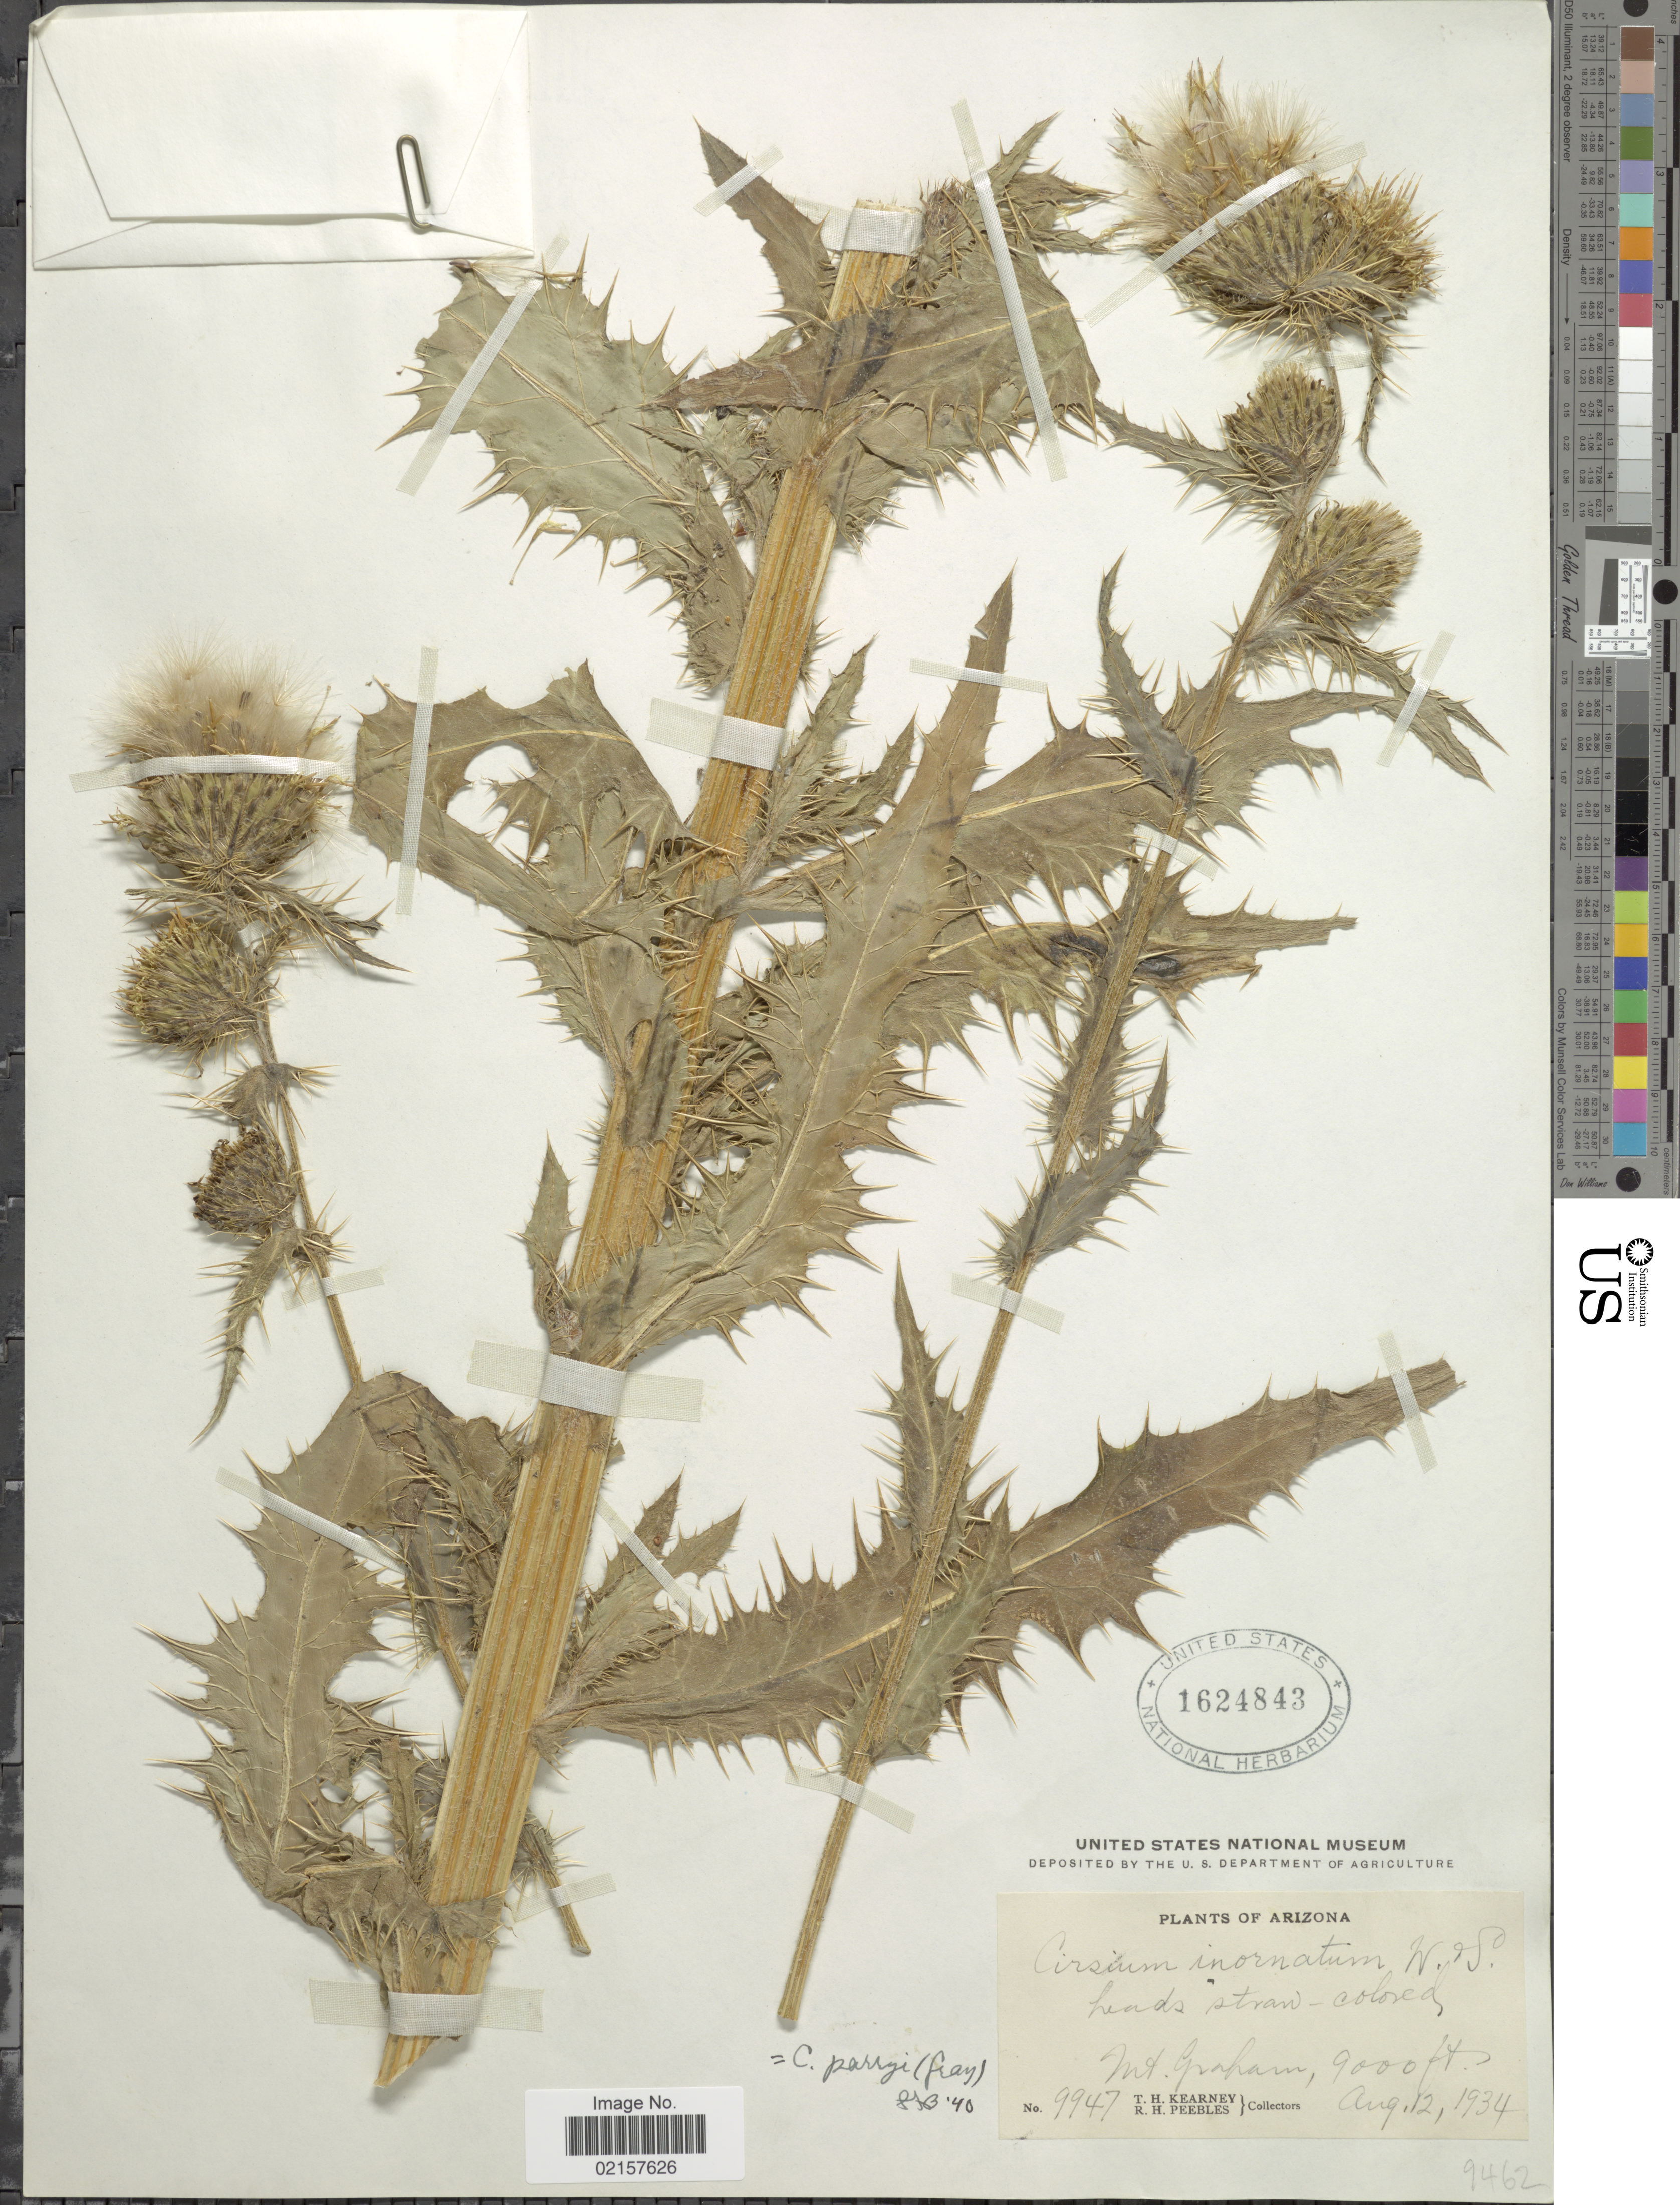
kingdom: Plantae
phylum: Tracheophyta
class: Magnoliopsida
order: Asterales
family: Asteraceae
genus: Cirsium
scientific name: Cirsium parryi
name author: (A. Gray) Petr.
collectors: T. H. Kearney & R. H. Peebles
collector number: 9947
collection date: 1934-08-12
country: United States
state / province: Arizona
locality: Mt. Graham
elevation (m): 2743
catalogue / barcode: US 1624843